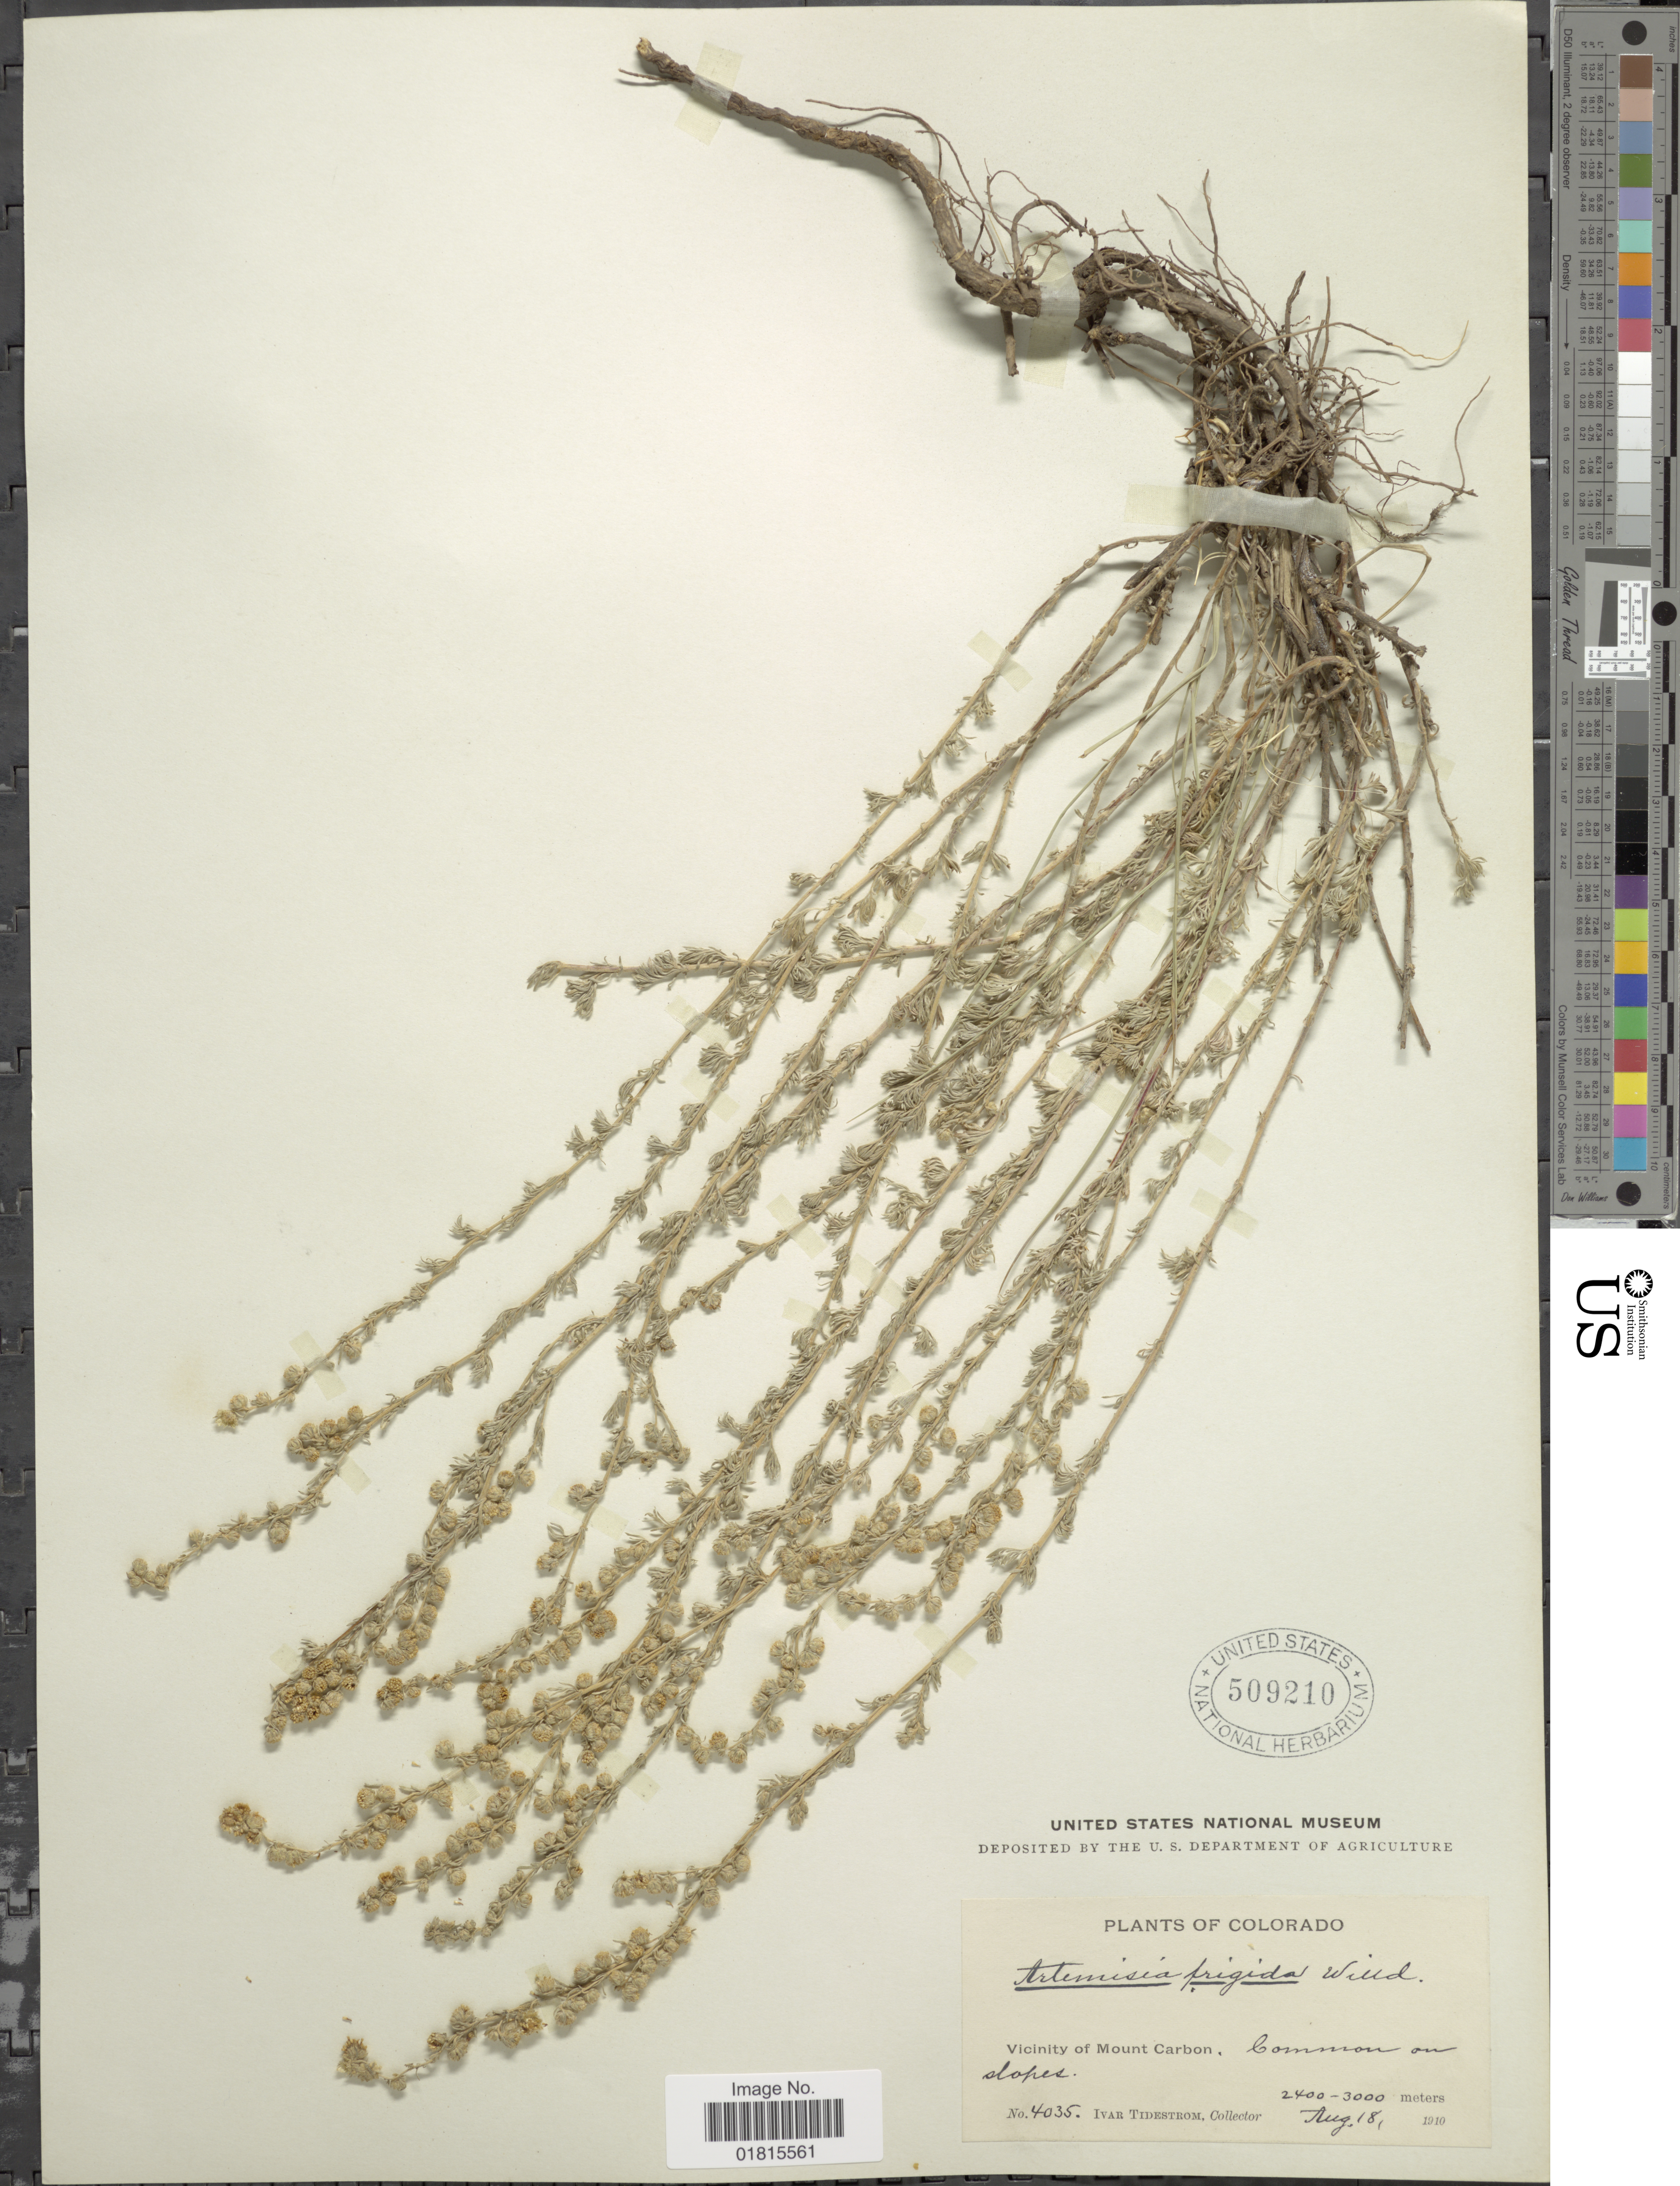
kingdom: Plantae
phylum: Tracheophyta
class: Magnoliopsida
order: Asterales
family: Asteraceae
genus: Artemisia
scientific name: Artemisia frigida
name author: Willd.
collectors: I. F. Tidestrom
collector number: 4035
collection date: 1910-08-18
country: United States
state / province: Colorado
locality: Vicinity of Mount Carbon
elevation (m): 2400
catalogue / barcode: US 509210